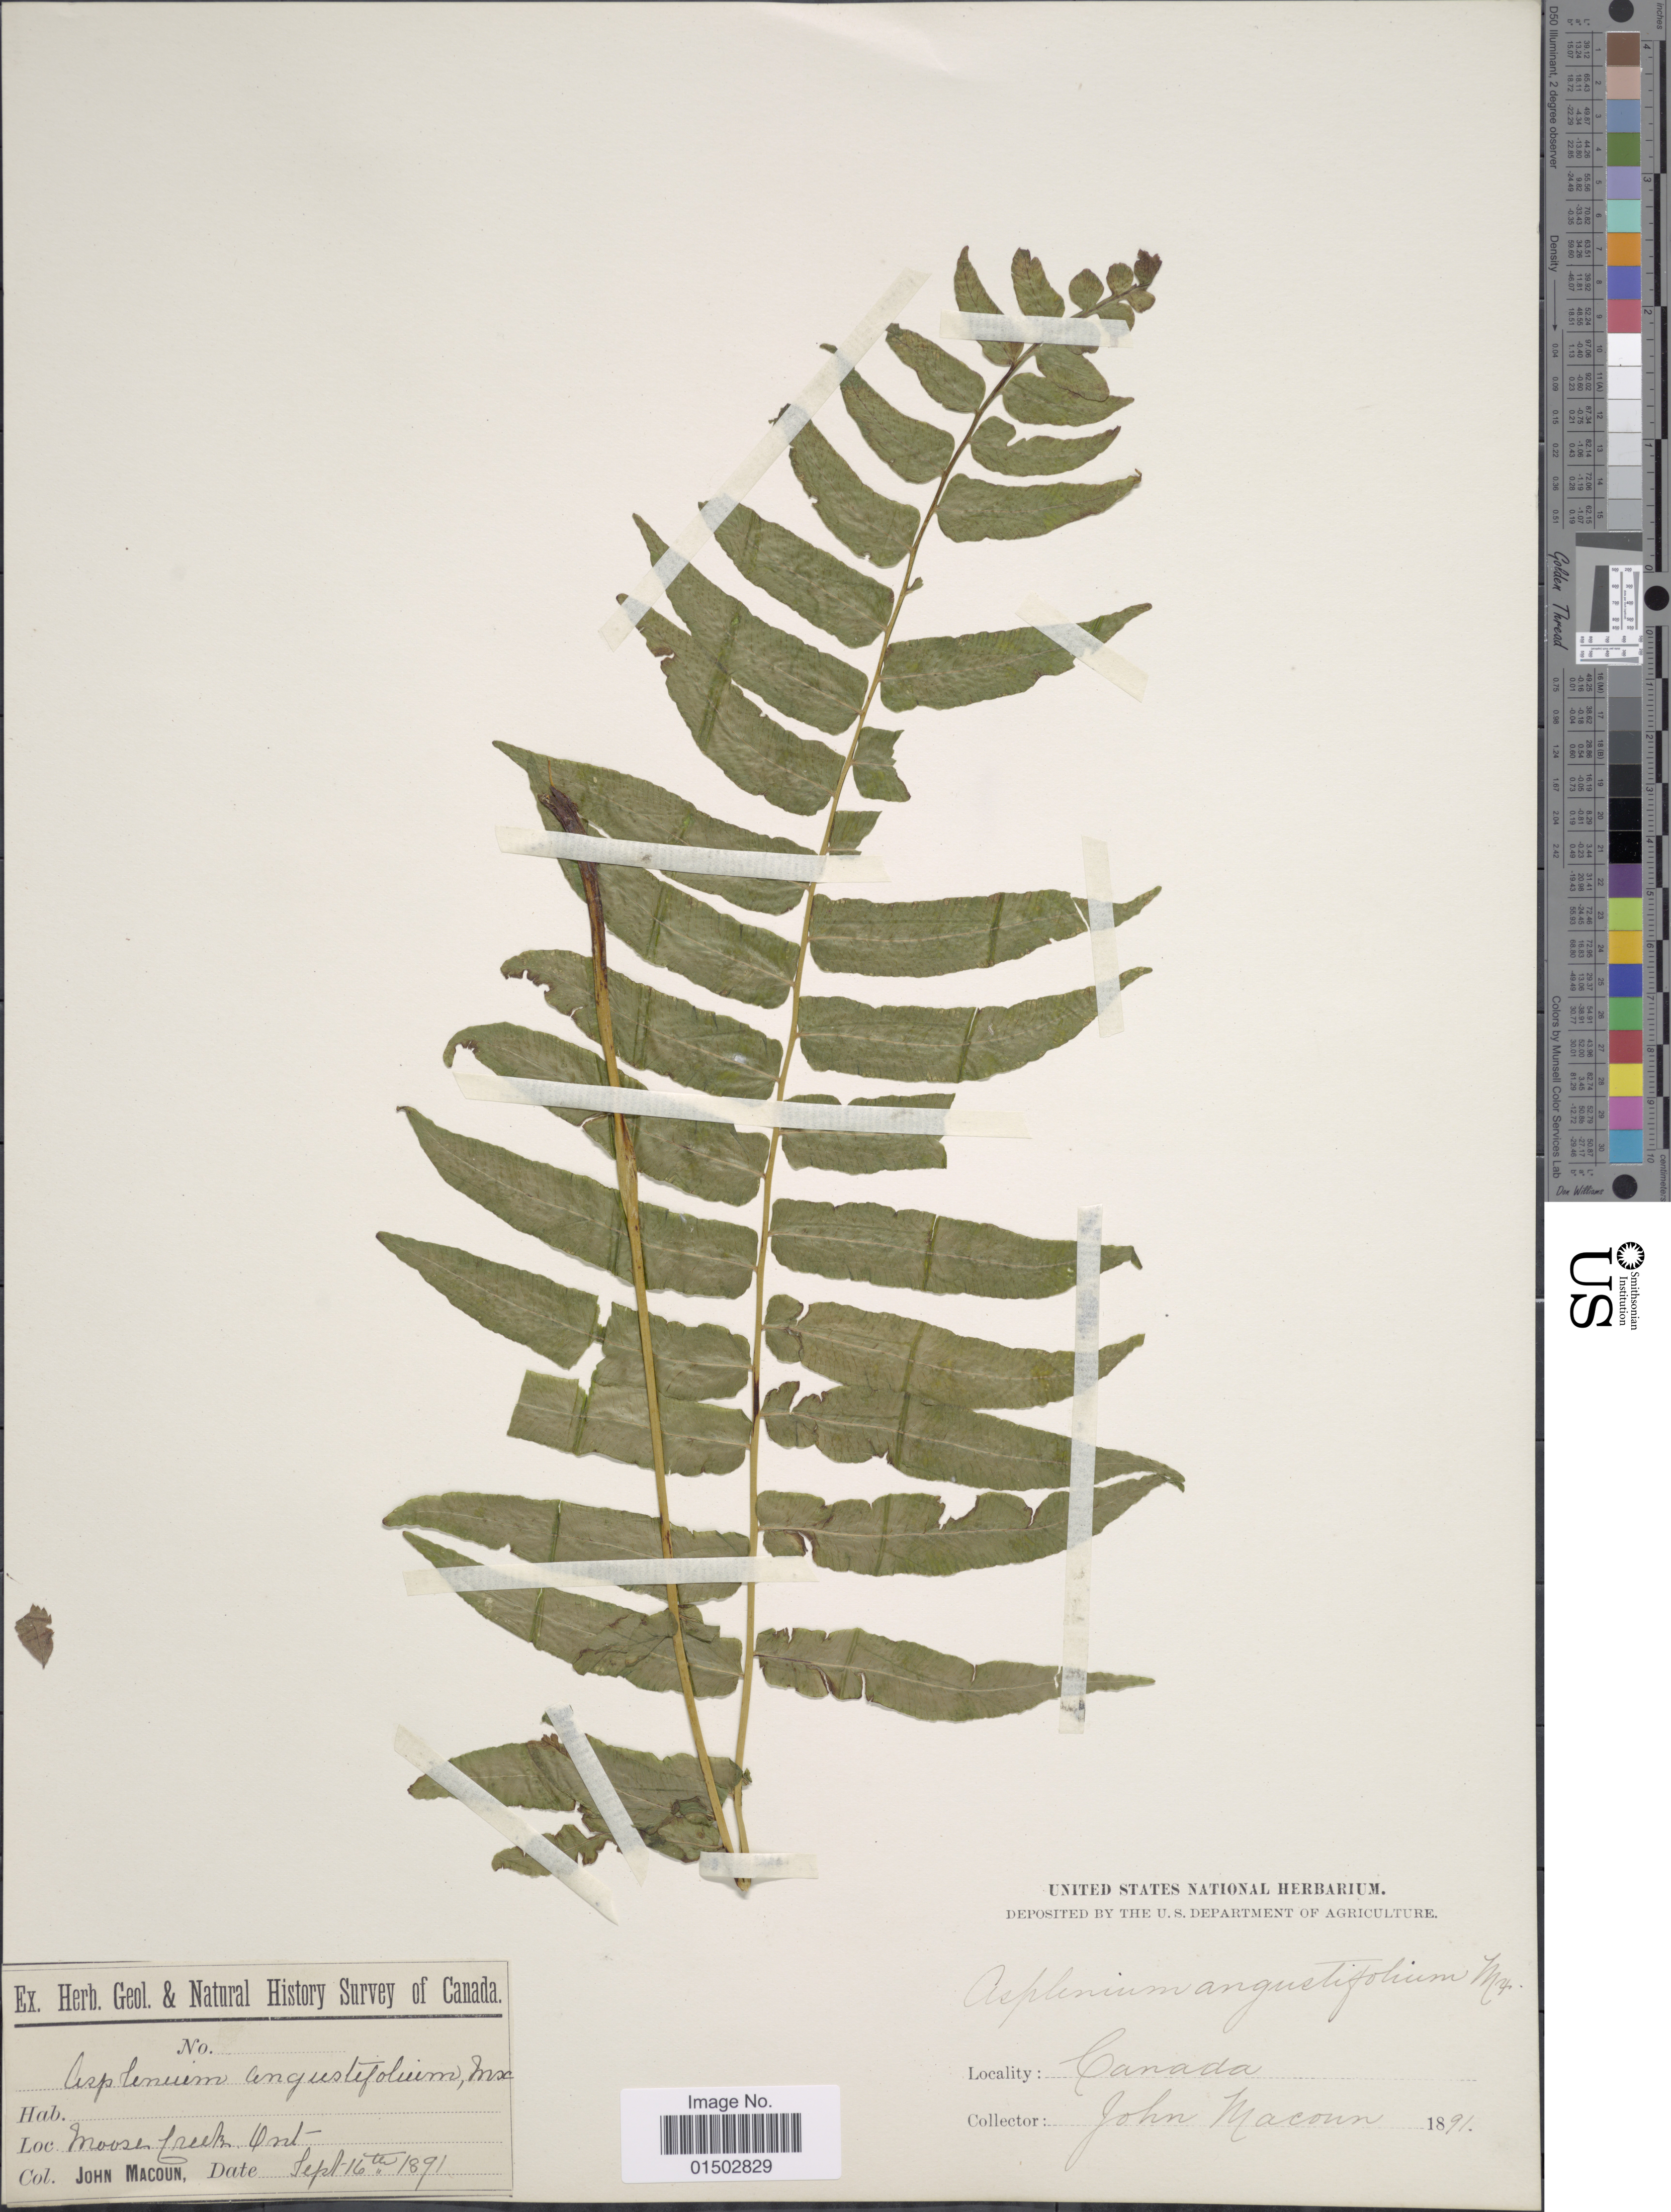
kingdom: Plantae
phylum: Tracheophyta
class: Polypodiopsida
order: Polypodiales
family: Diplaziopsidaceae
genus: Homalosorus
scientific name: Homalosorus pycnocarpos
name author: (Spreng.) Pic. Serm.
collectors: J. Macoun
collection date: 1891-09-16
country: Canada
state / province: Ontario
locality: Moose Creek